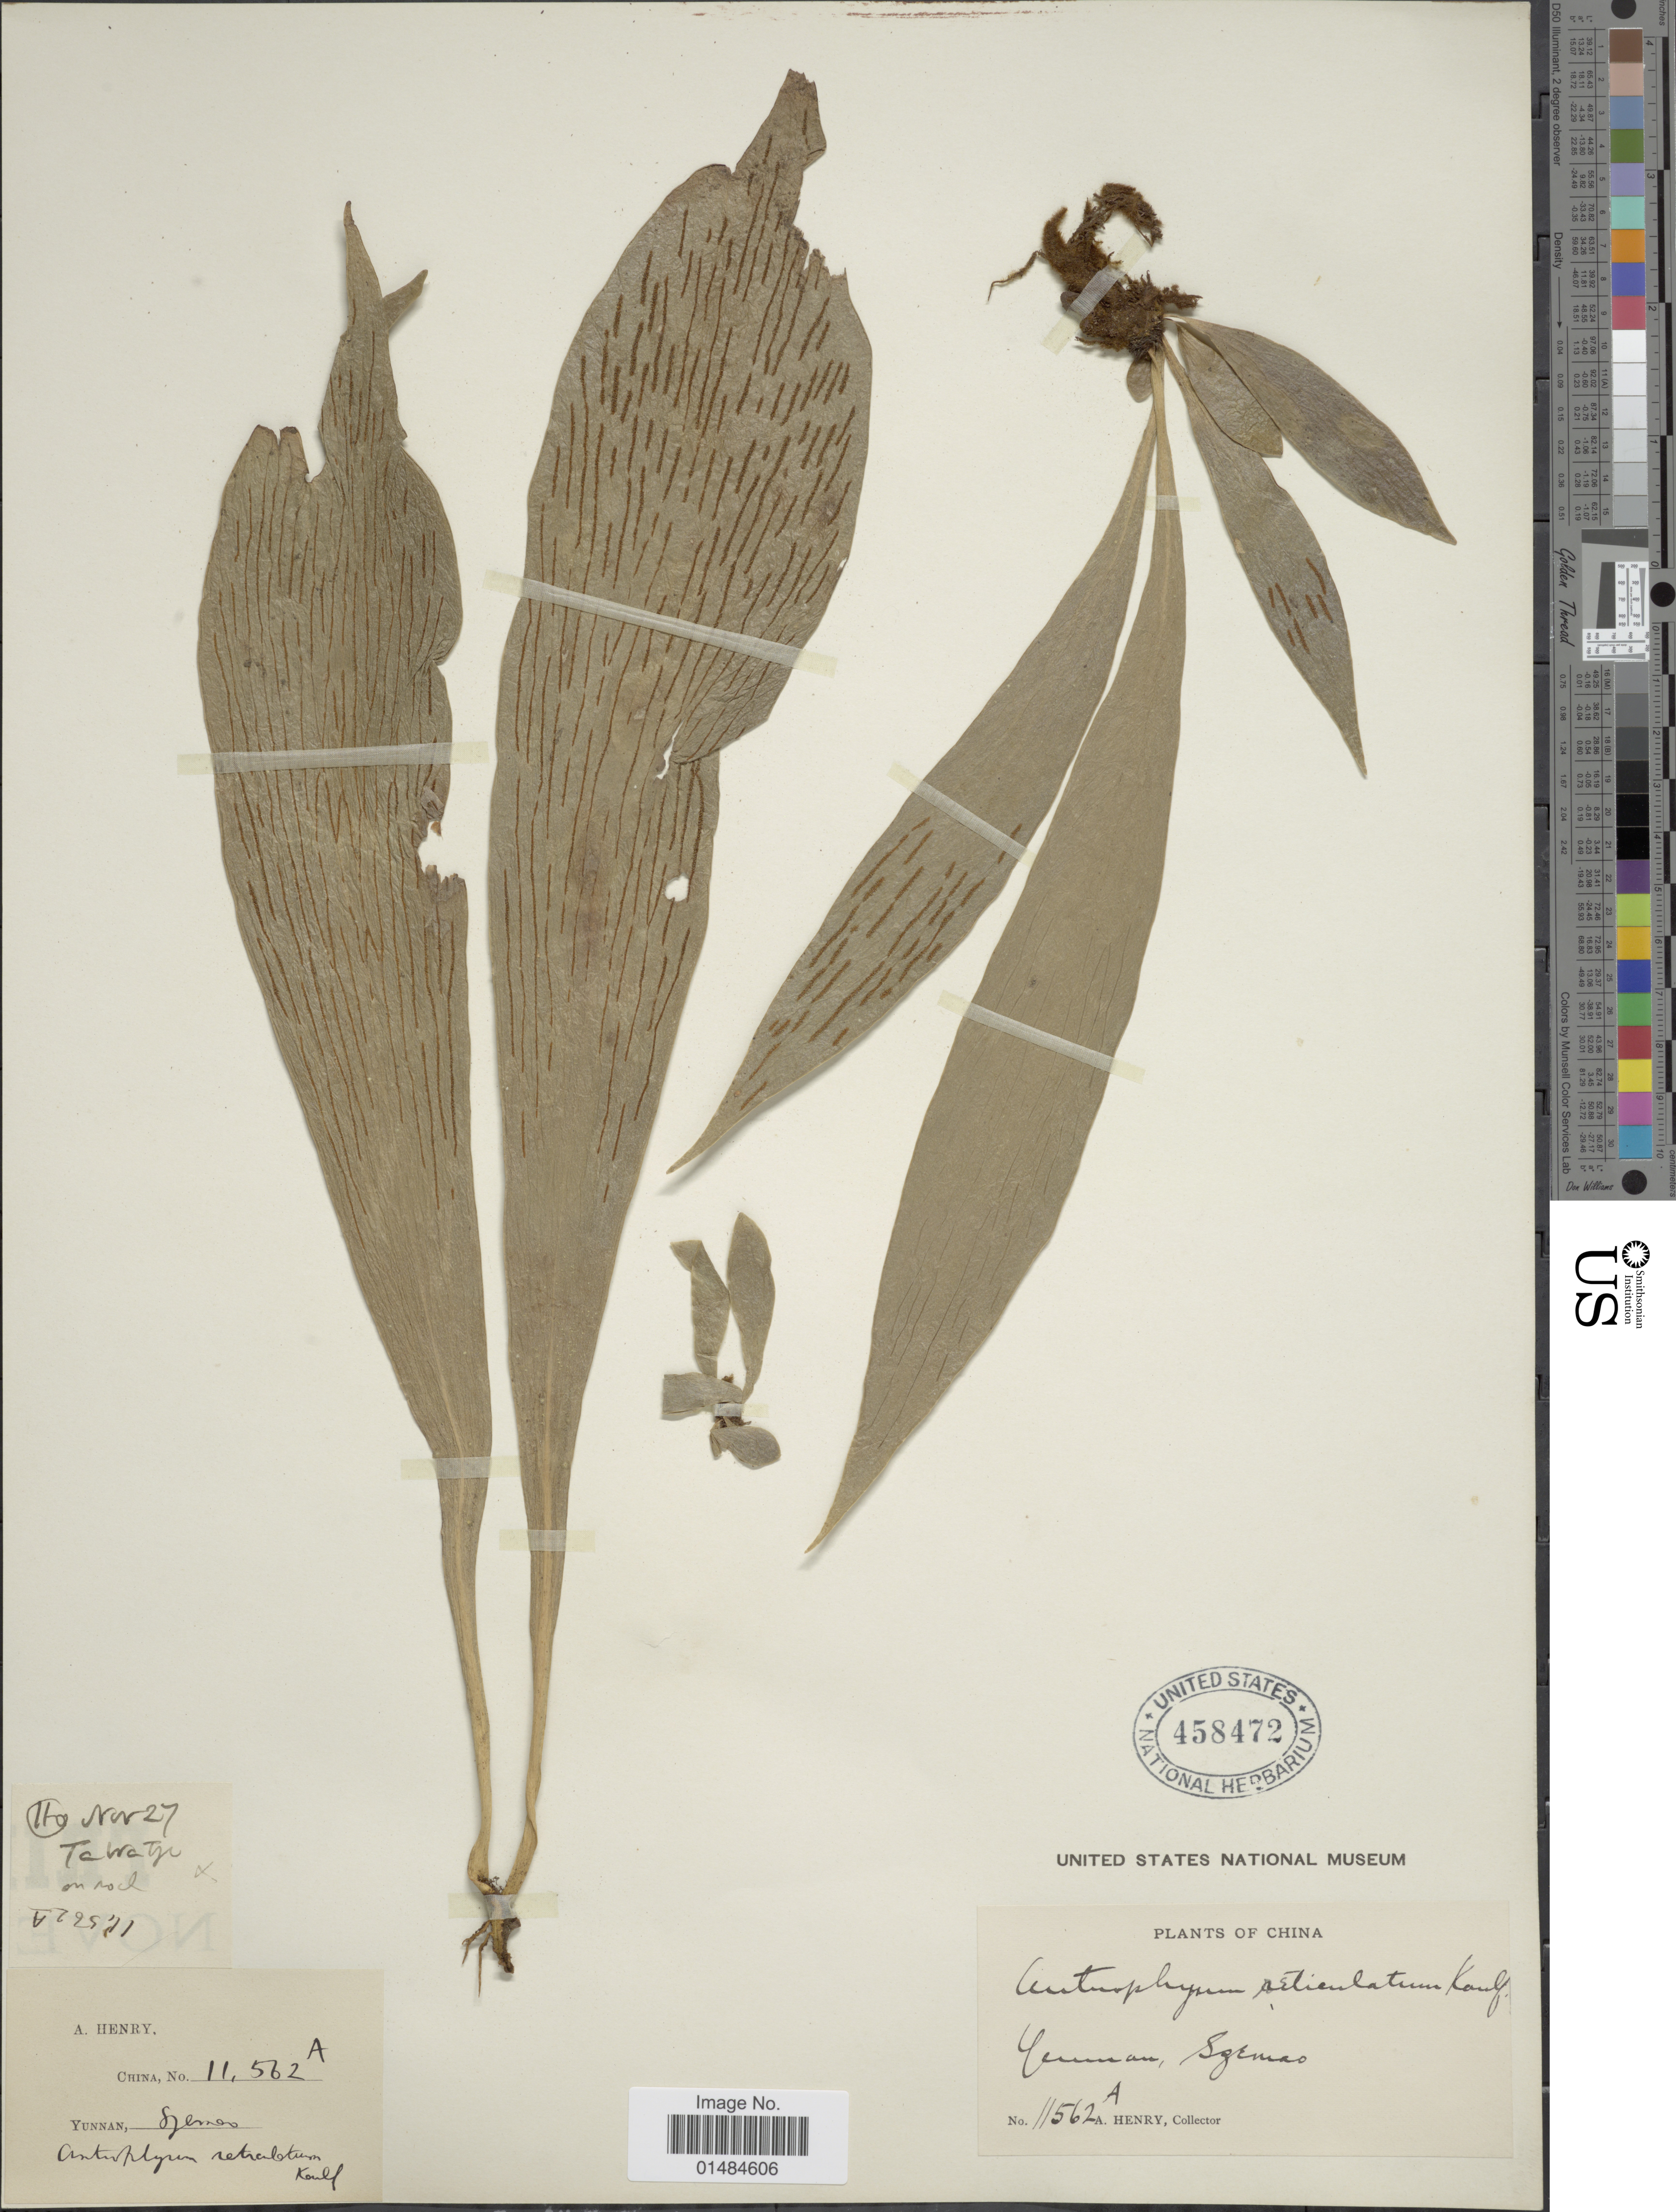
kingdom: Plantae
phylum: Tracheophyta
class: Polypodiopsida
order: Polypodiales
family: Pteridaceae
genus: Antrophyum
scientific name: Antrophyum reticulatum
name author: (G. Forst.) Kaulf.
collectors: A. Henry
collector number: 11562 A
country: China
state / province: Yunnan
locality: Szemao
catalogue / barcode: US 458472